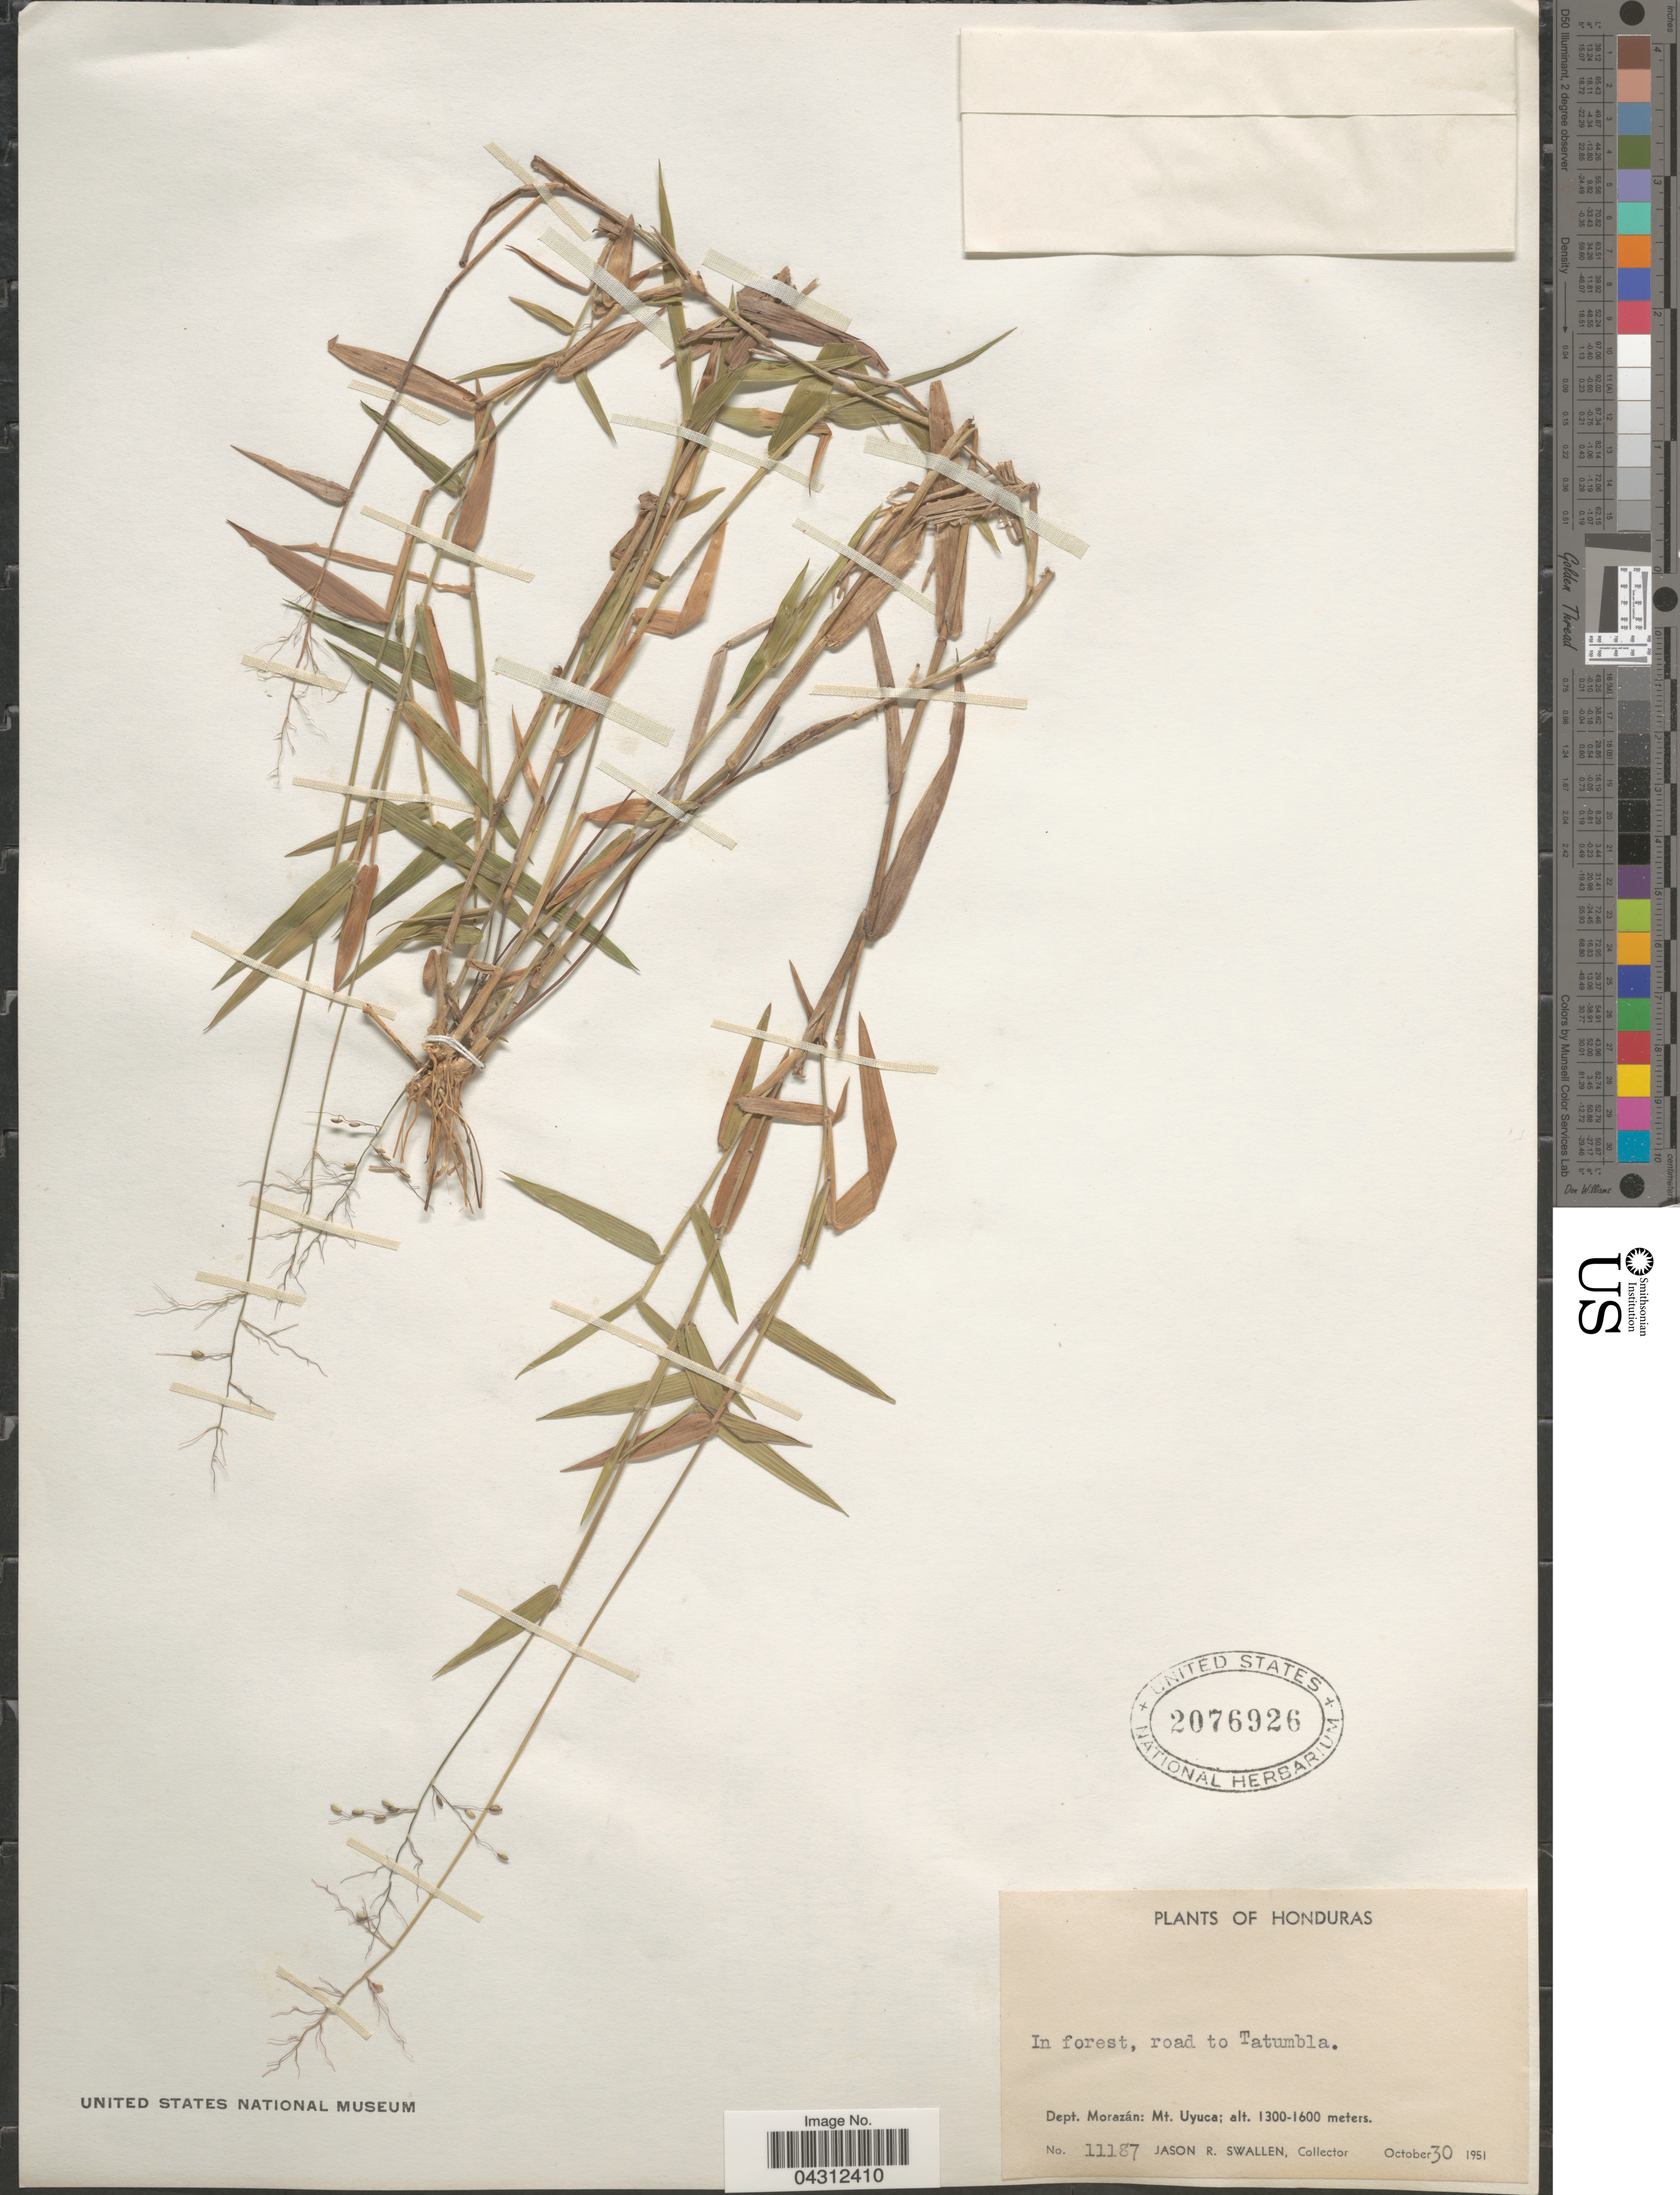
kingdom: Plantae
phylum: Tracheophyta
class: Liliopsida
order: Poales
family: Poaceae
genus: Panicum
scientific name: Panicum sp.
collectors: J. R. Swallen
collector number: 11187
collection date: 1951-10-30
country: Honduras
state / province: Fco. Morazán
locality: In forest, road to Tatumbla. Dept. Morazán: Mt. Uyuca.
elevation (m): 1300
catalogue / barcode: US 2076926